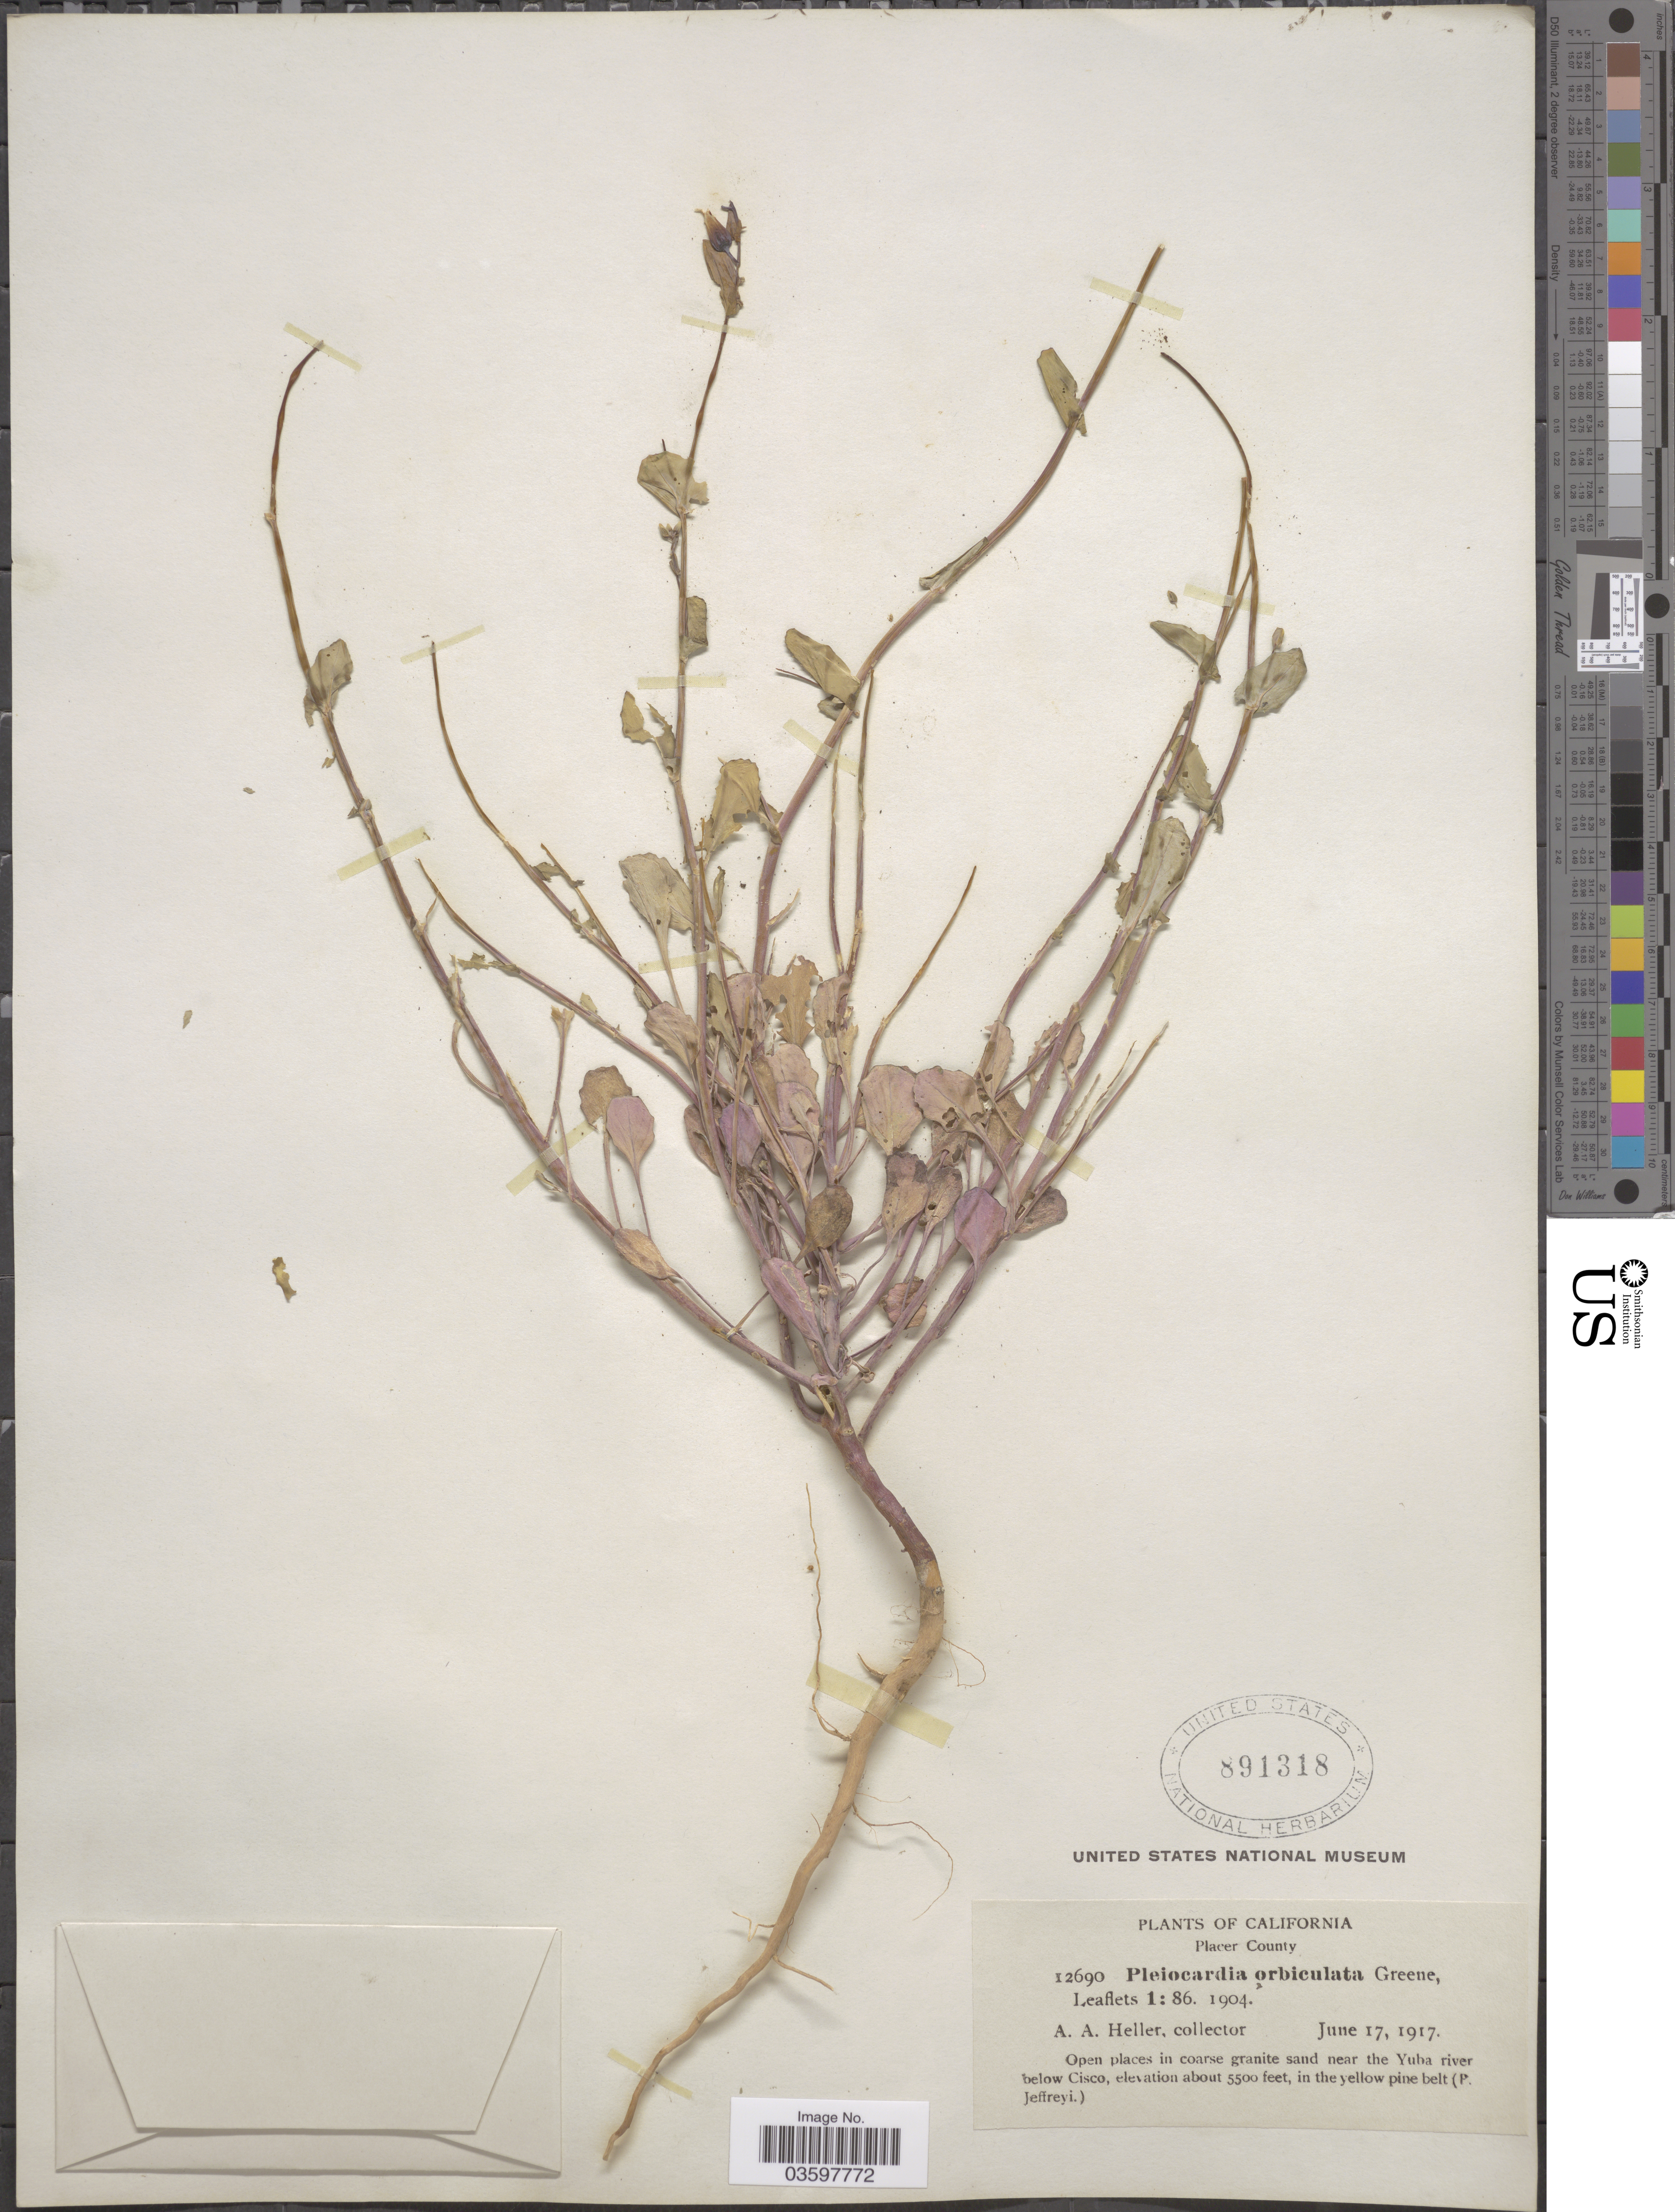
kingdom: Plantae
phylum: Tracheophyta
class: Magnoliopsida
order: Brassicales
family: Brassicaceae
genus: Streptanthus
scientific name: Streptanthus tortuosus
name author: Kellogg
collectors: A. A. Heller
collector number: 12690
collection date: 1917-06-17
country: United States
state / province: California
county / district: Placer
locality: Placer County. Near the Yuba river below Cisco.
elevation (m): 1676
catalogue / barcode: US 891318